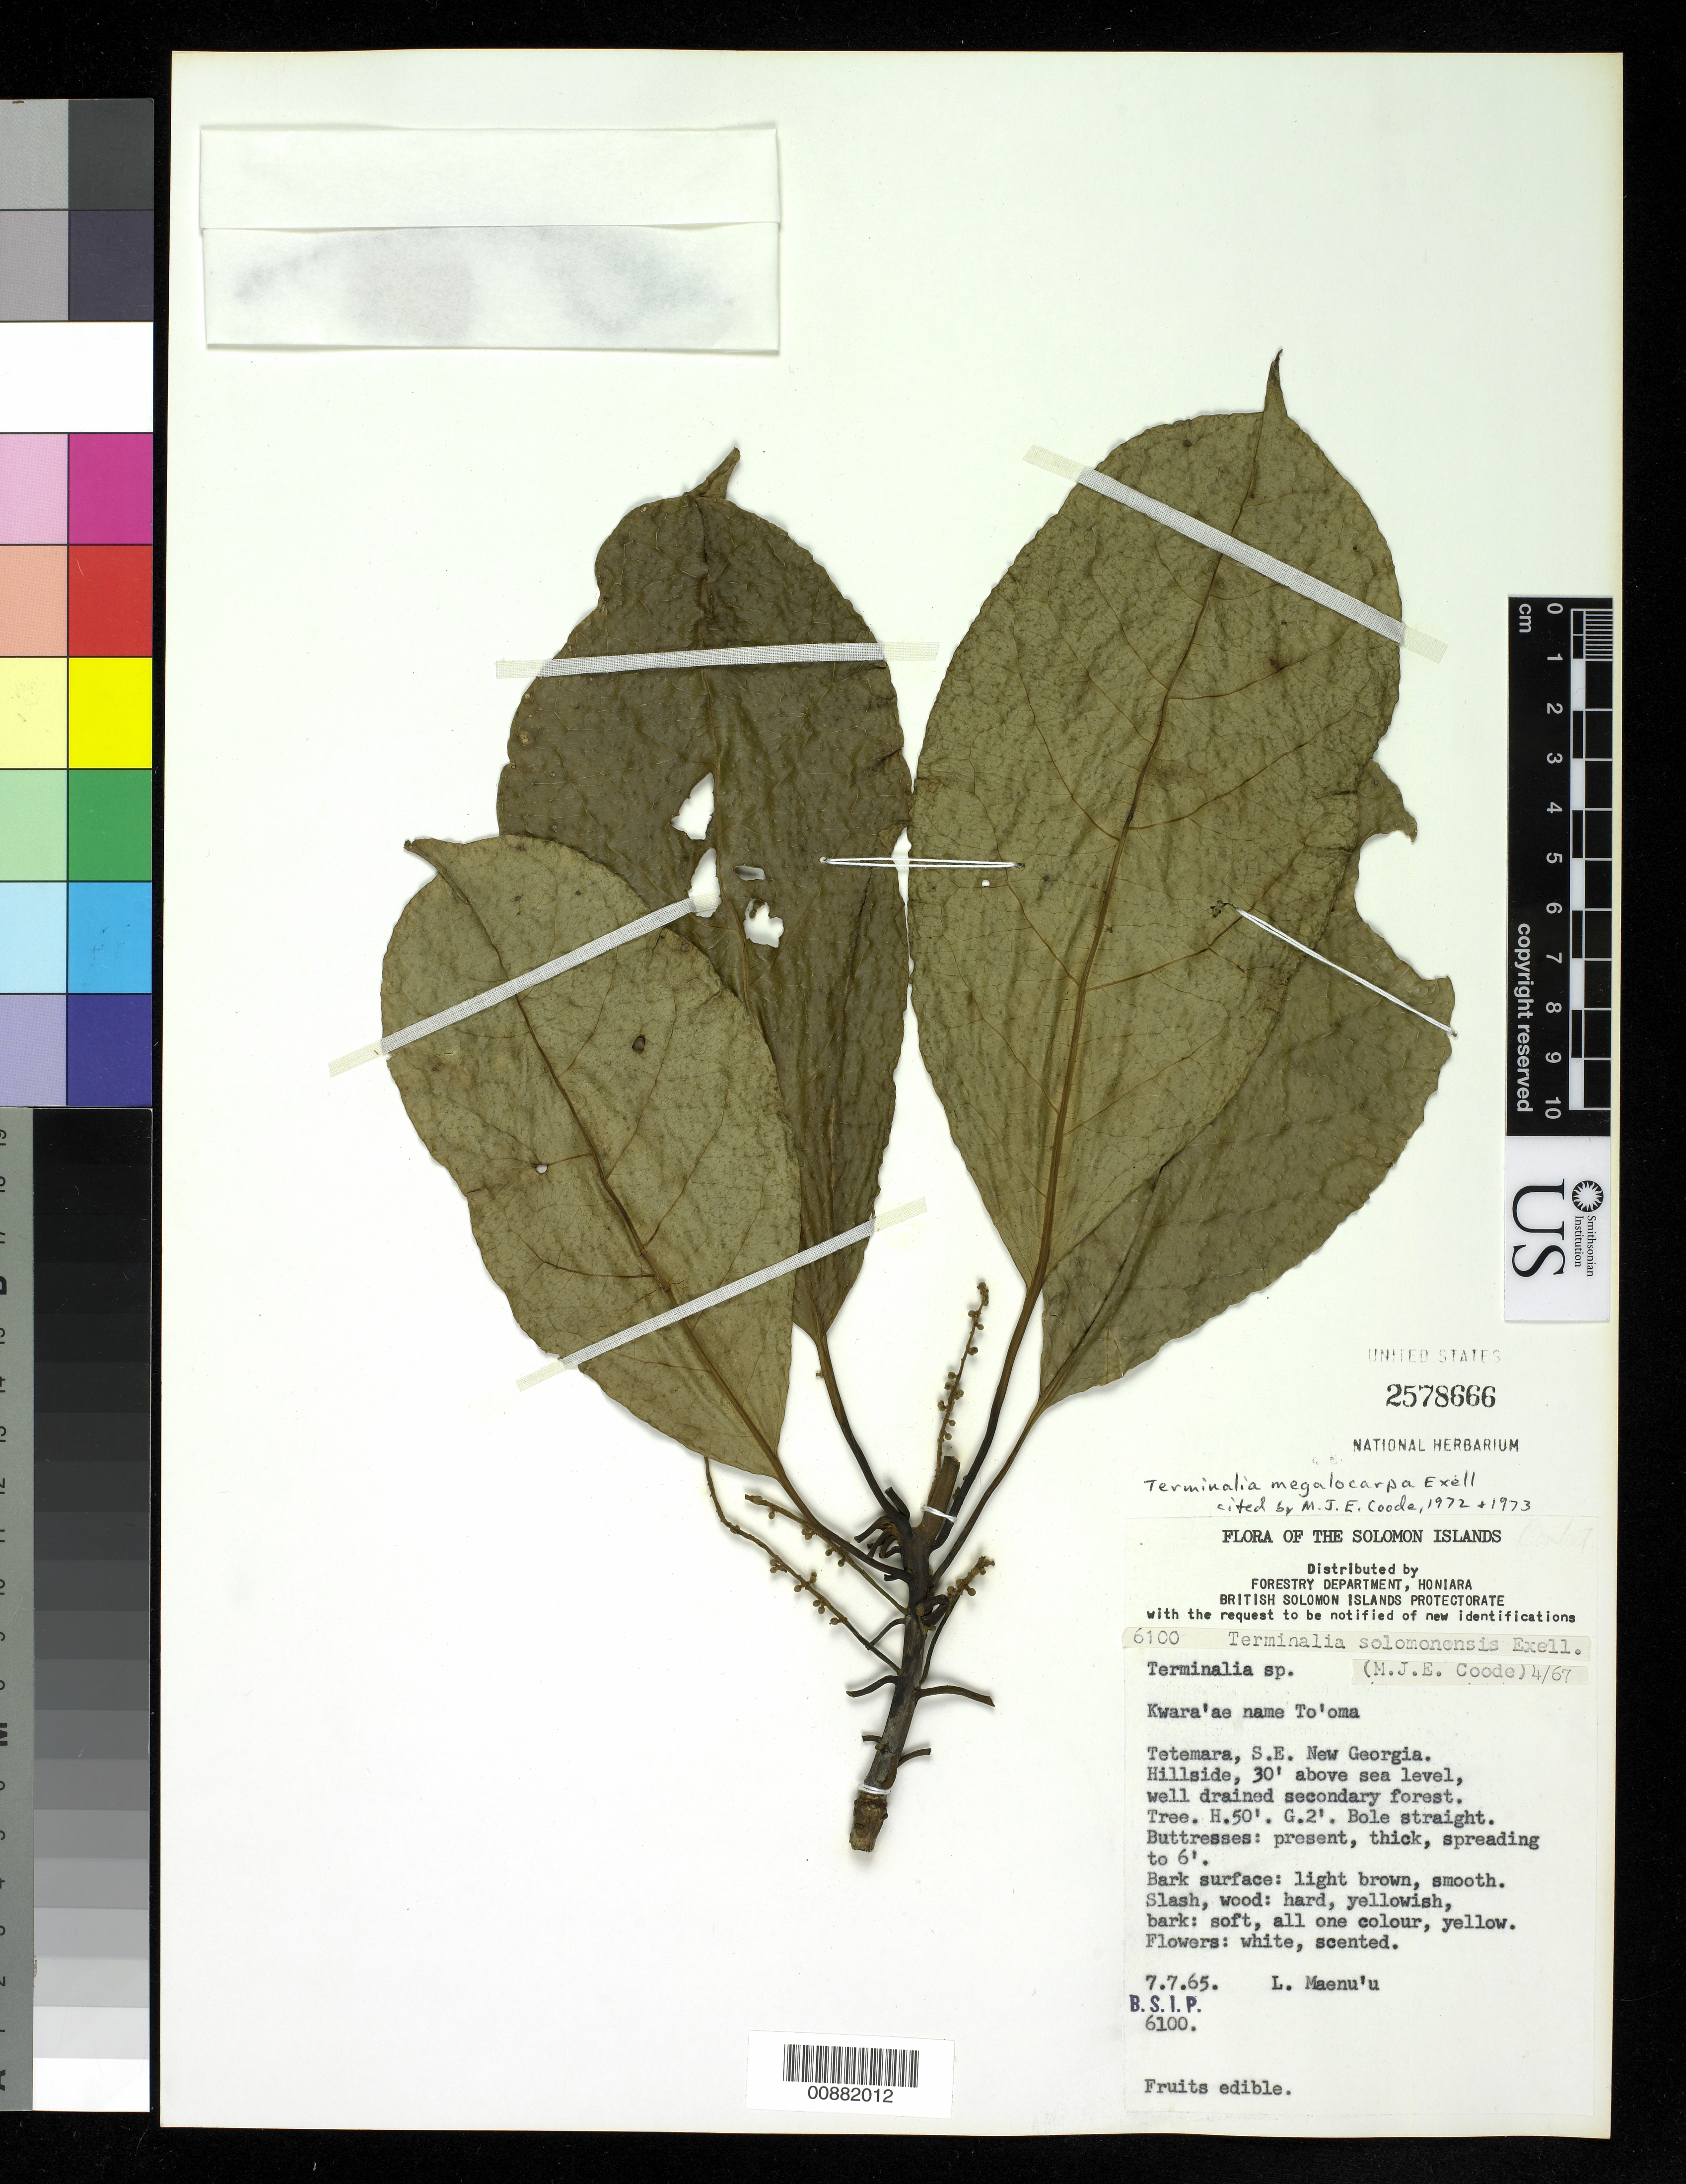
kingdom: Plantae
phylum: Tracheophyta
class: Magnoliopsida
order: Myrtales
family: Combretaceae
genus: Terminalia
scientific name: Terminalia megalocarpa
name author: Exell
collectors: L. Maenu'u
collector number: BSIP 6100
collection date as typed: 07 Jul 1965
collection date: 1965-07-07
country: Solomon Islands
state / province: Western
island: New Georgia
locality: Tetemara, SE New Georgia.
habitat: Hillside, well drained secondary forest.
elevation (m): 9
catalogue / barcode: US 2758666